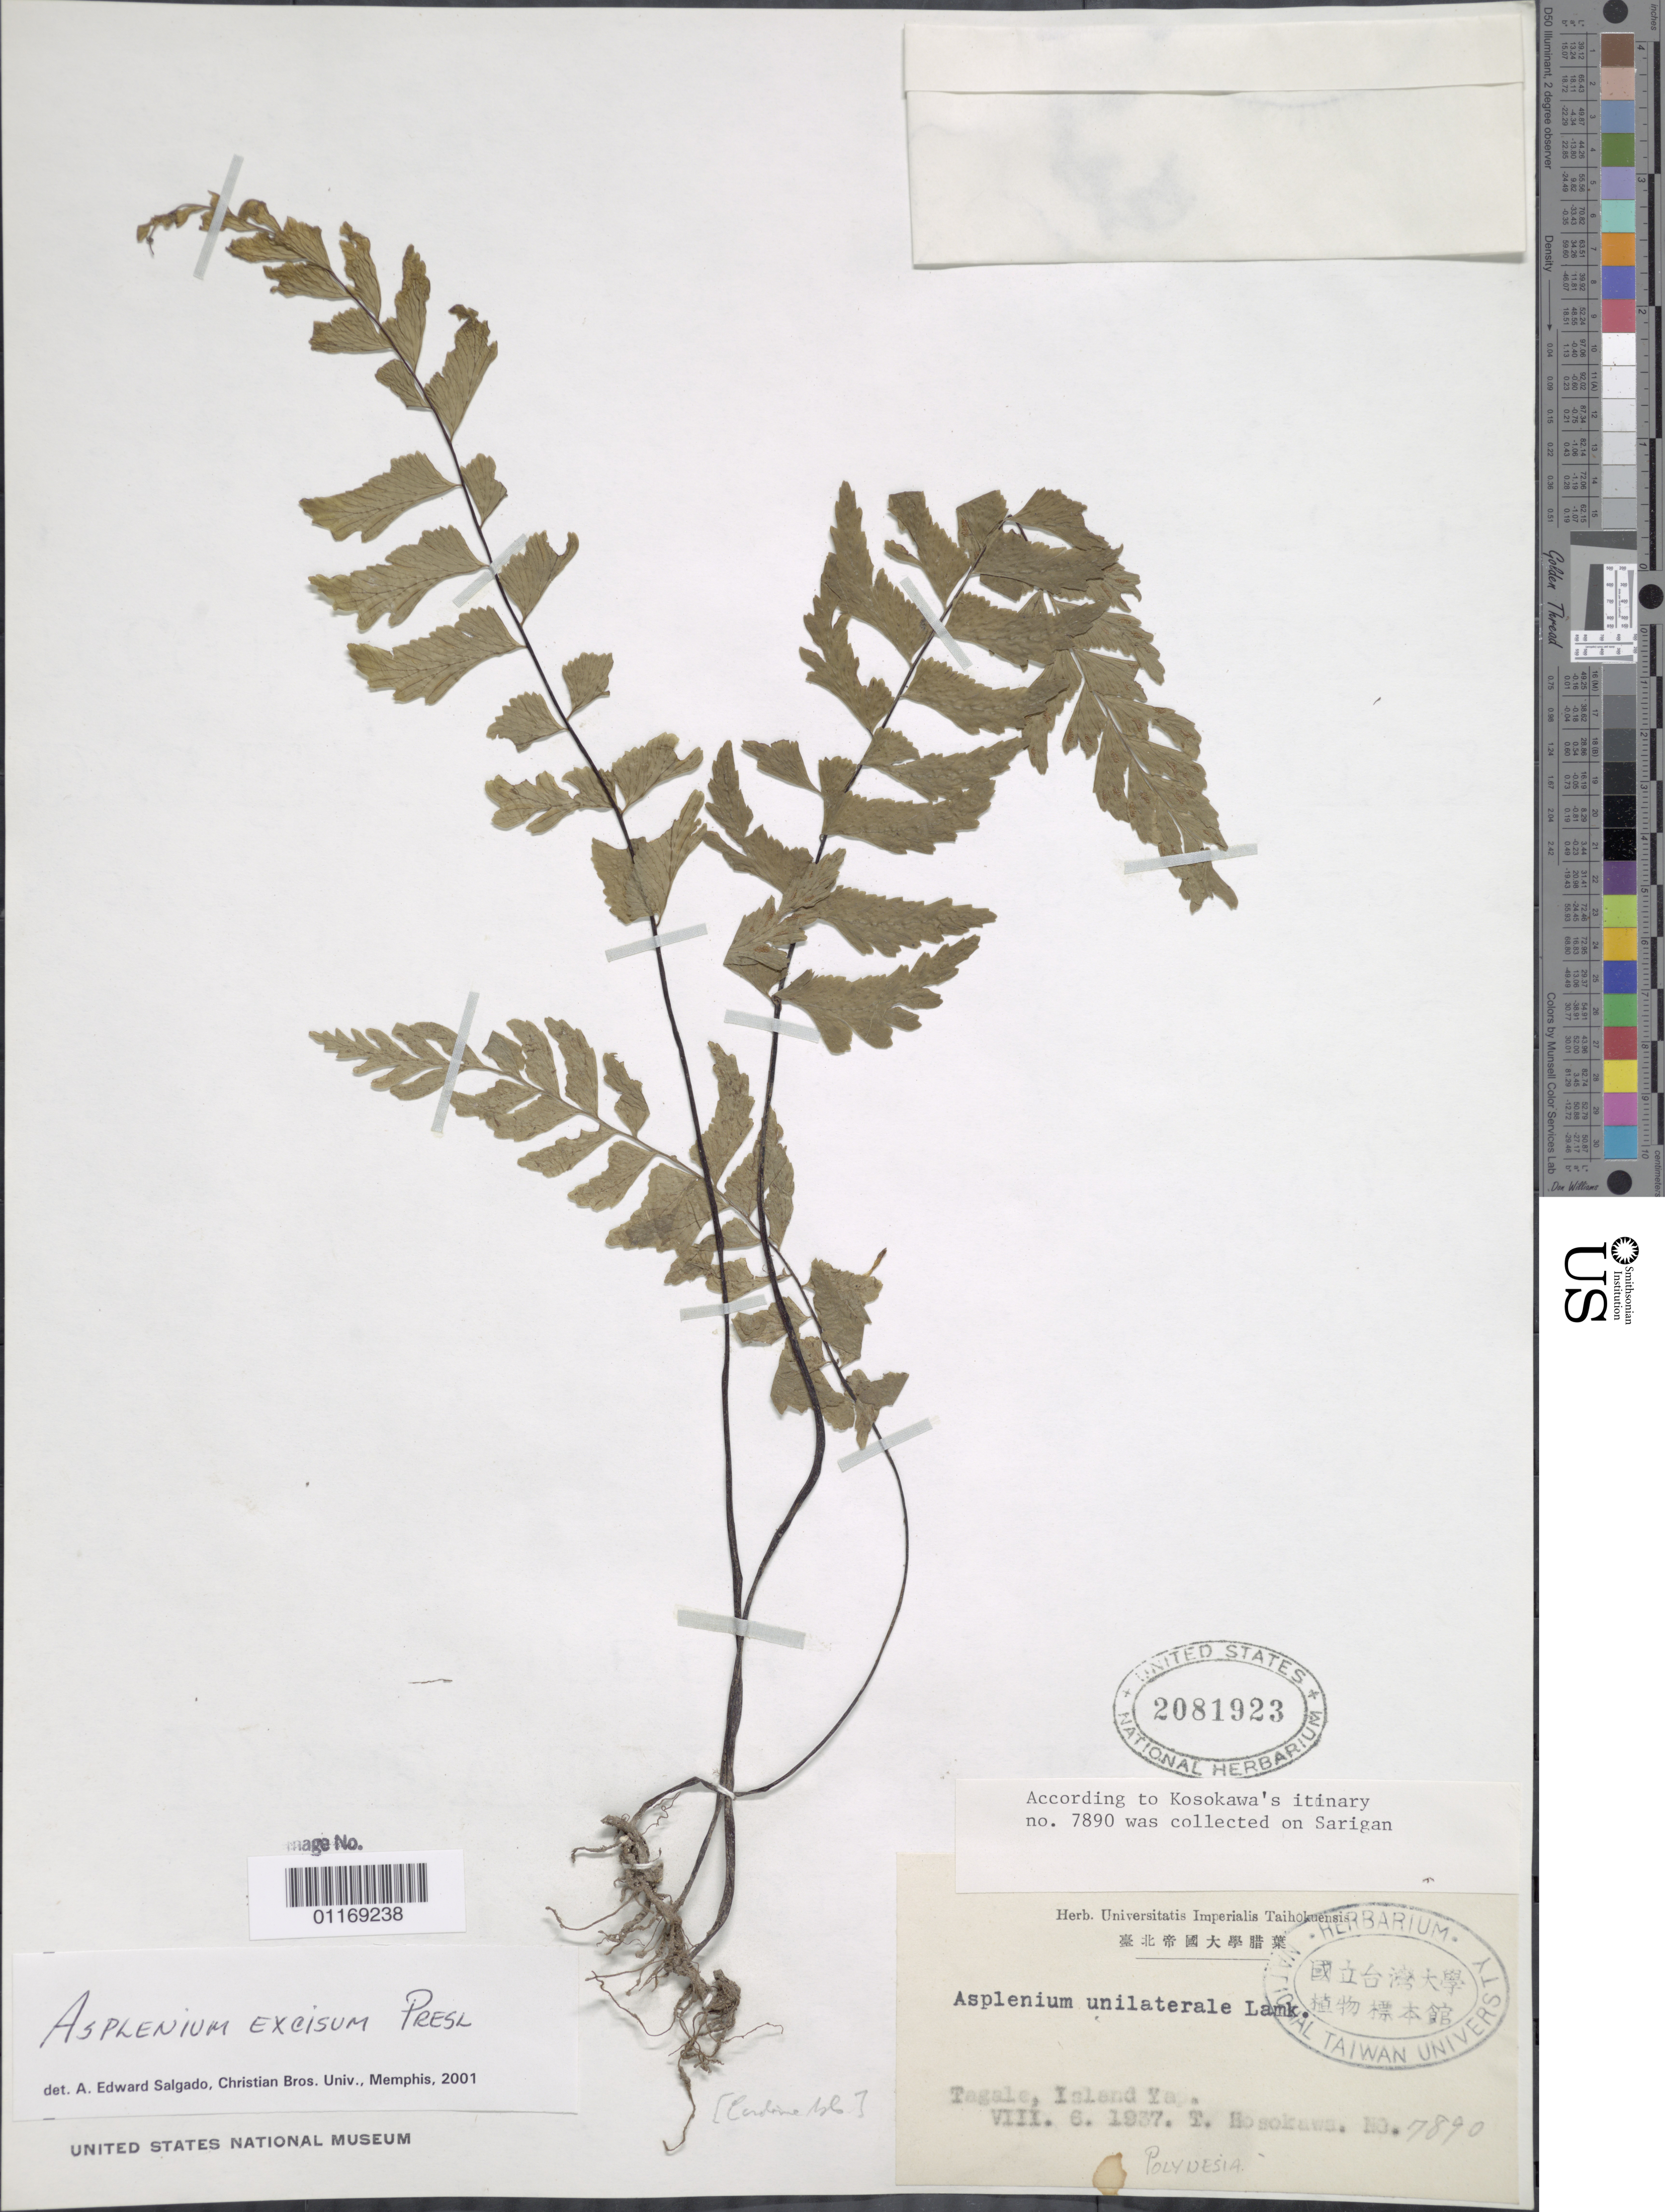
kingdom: Plantae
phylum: Tracheophyta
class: Polypodiopsida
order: Polypodiales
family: Aspleniaceae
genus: Hymenasplenium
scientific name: Hymenasplenium excisum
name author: C. Presl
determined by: Wagner, W. L., (BOT), Smithsonian Institution - National Museum of Natural History (UNITED STATES)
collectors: T. Hosokawa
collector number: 7890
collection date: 1937-08-06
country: Micronesia, Federated States of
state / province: Yap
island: Yap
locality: Tagale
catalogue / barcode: US 2081923